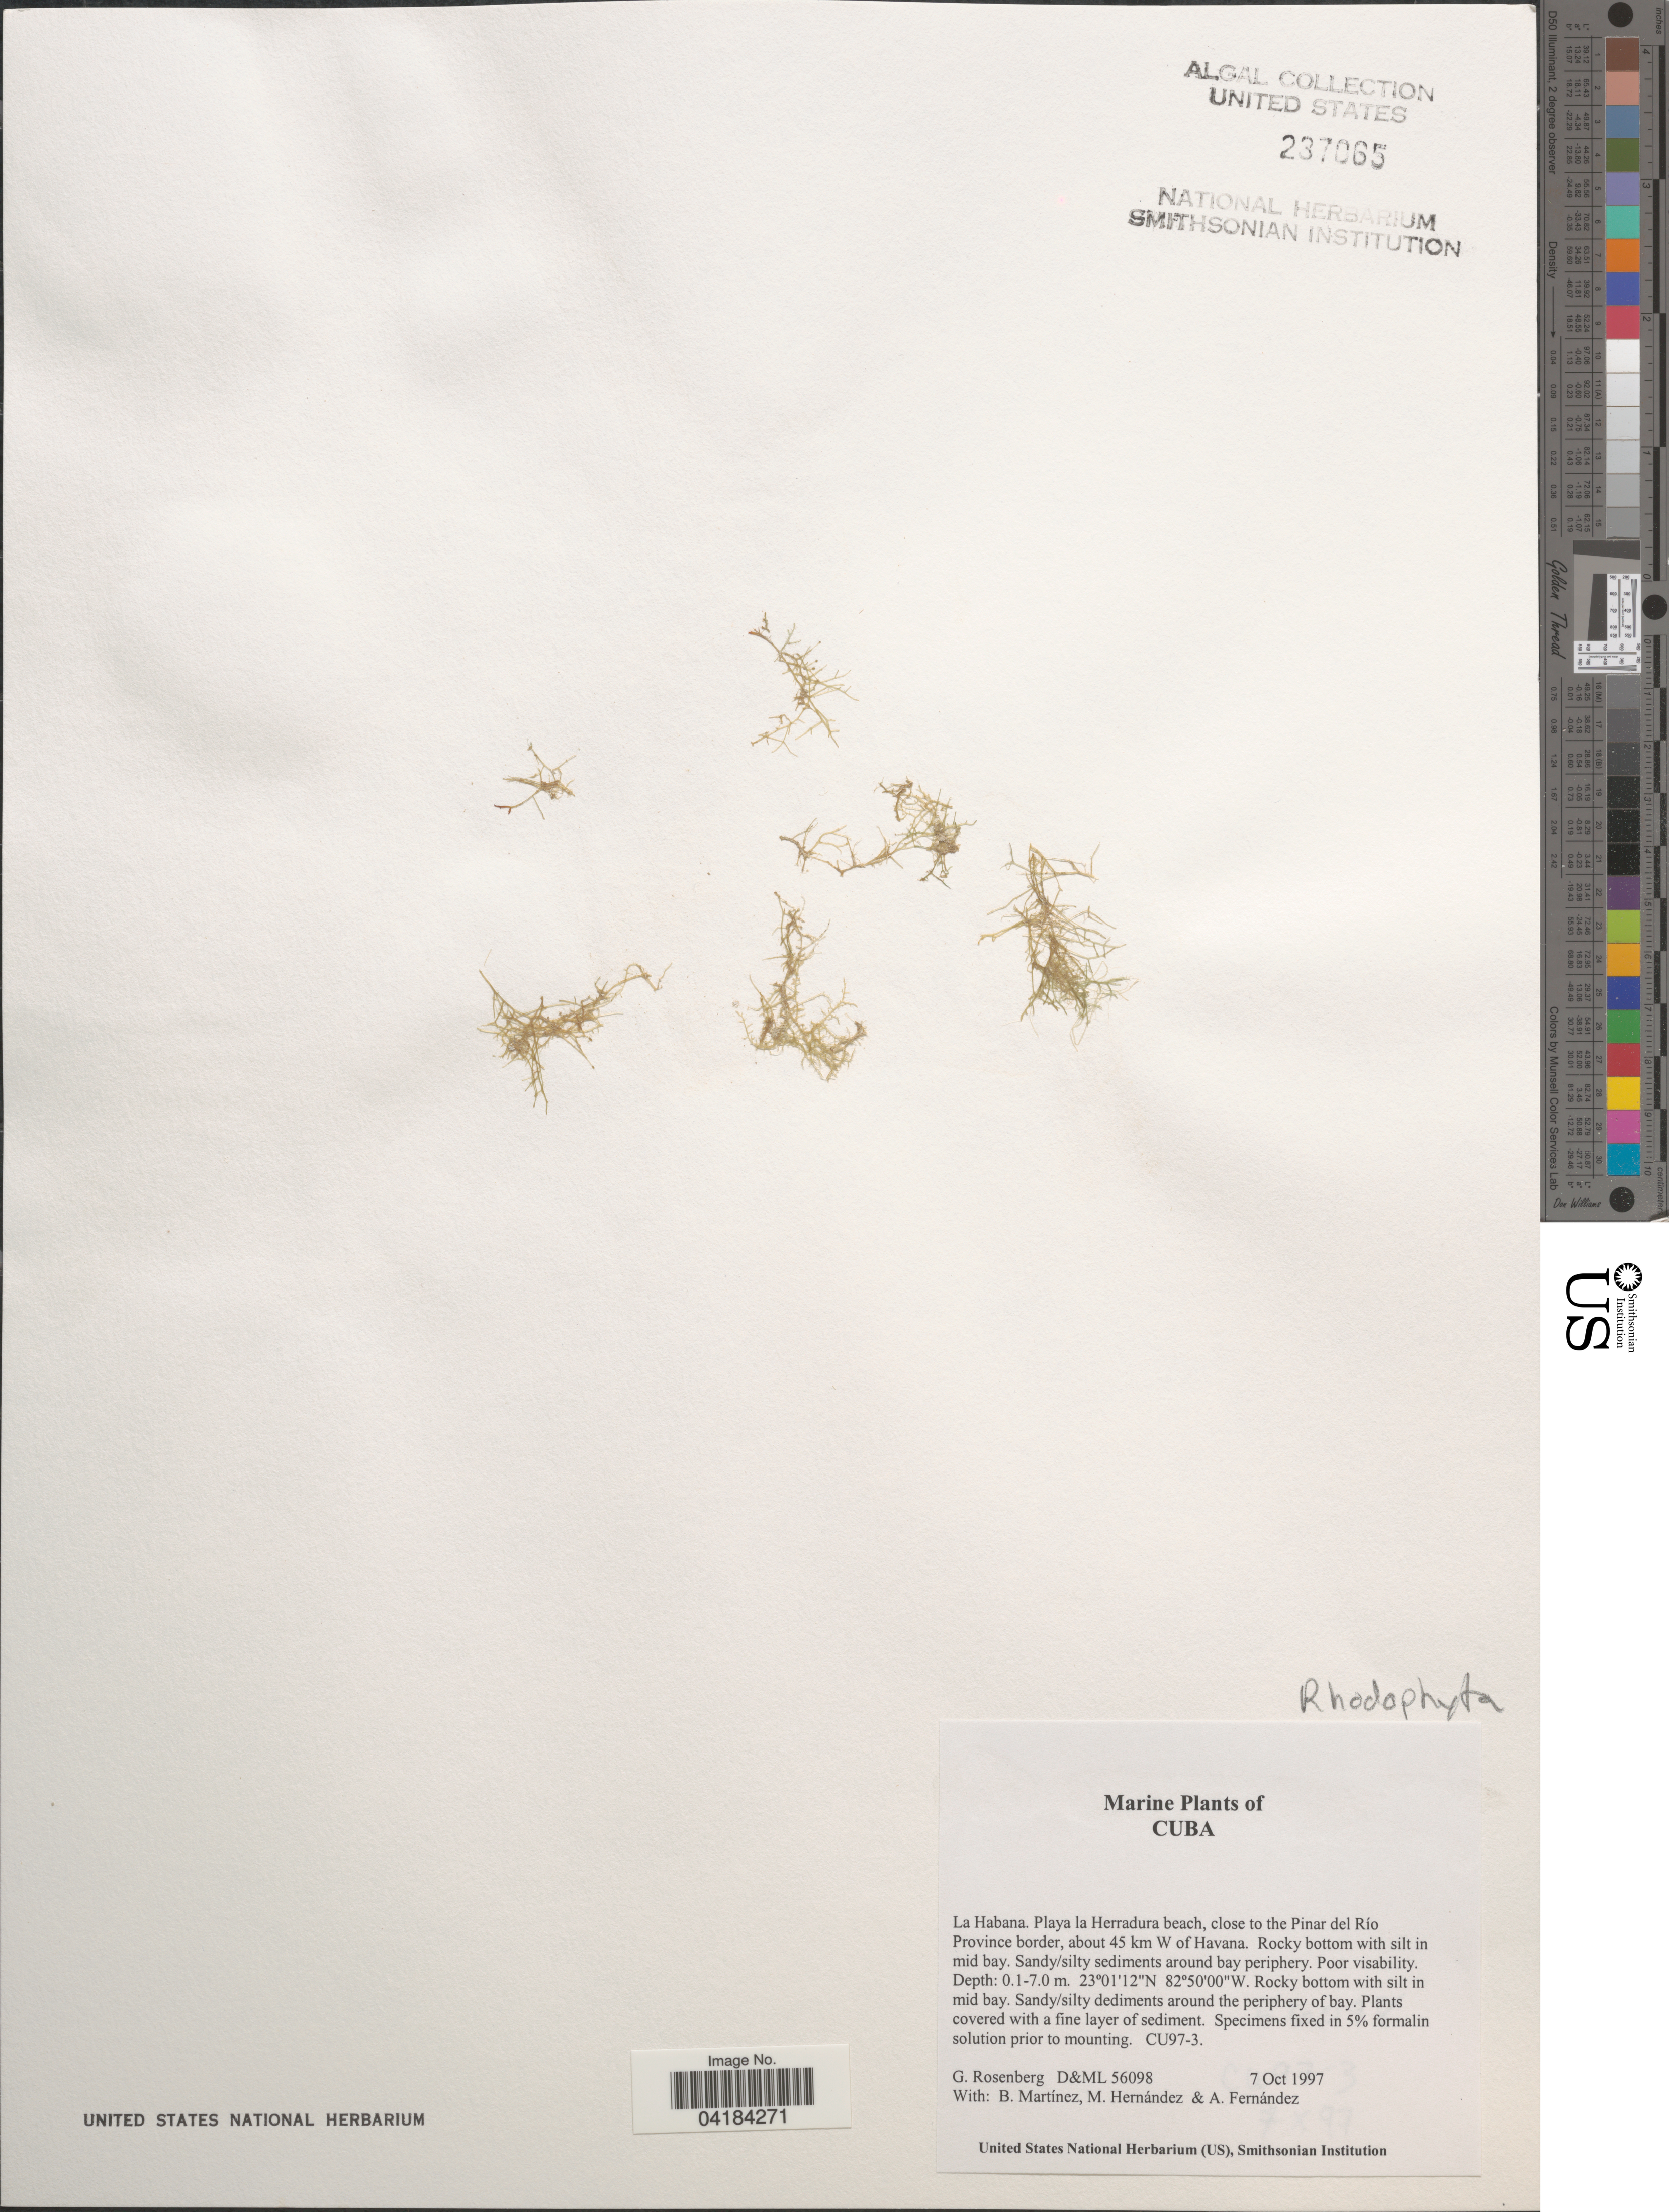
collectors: G. Rosenberg, B. Martinez, M. Hernandez & A. Fernández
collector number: D&ML56098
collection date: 1997-10-07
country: Cuba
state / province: La Habana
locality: Playa la Herradura beach, close to the Pinar del Río Province border, about 45 km W of Havana. CU97-3 [unsure placement]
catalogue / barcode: US 237065